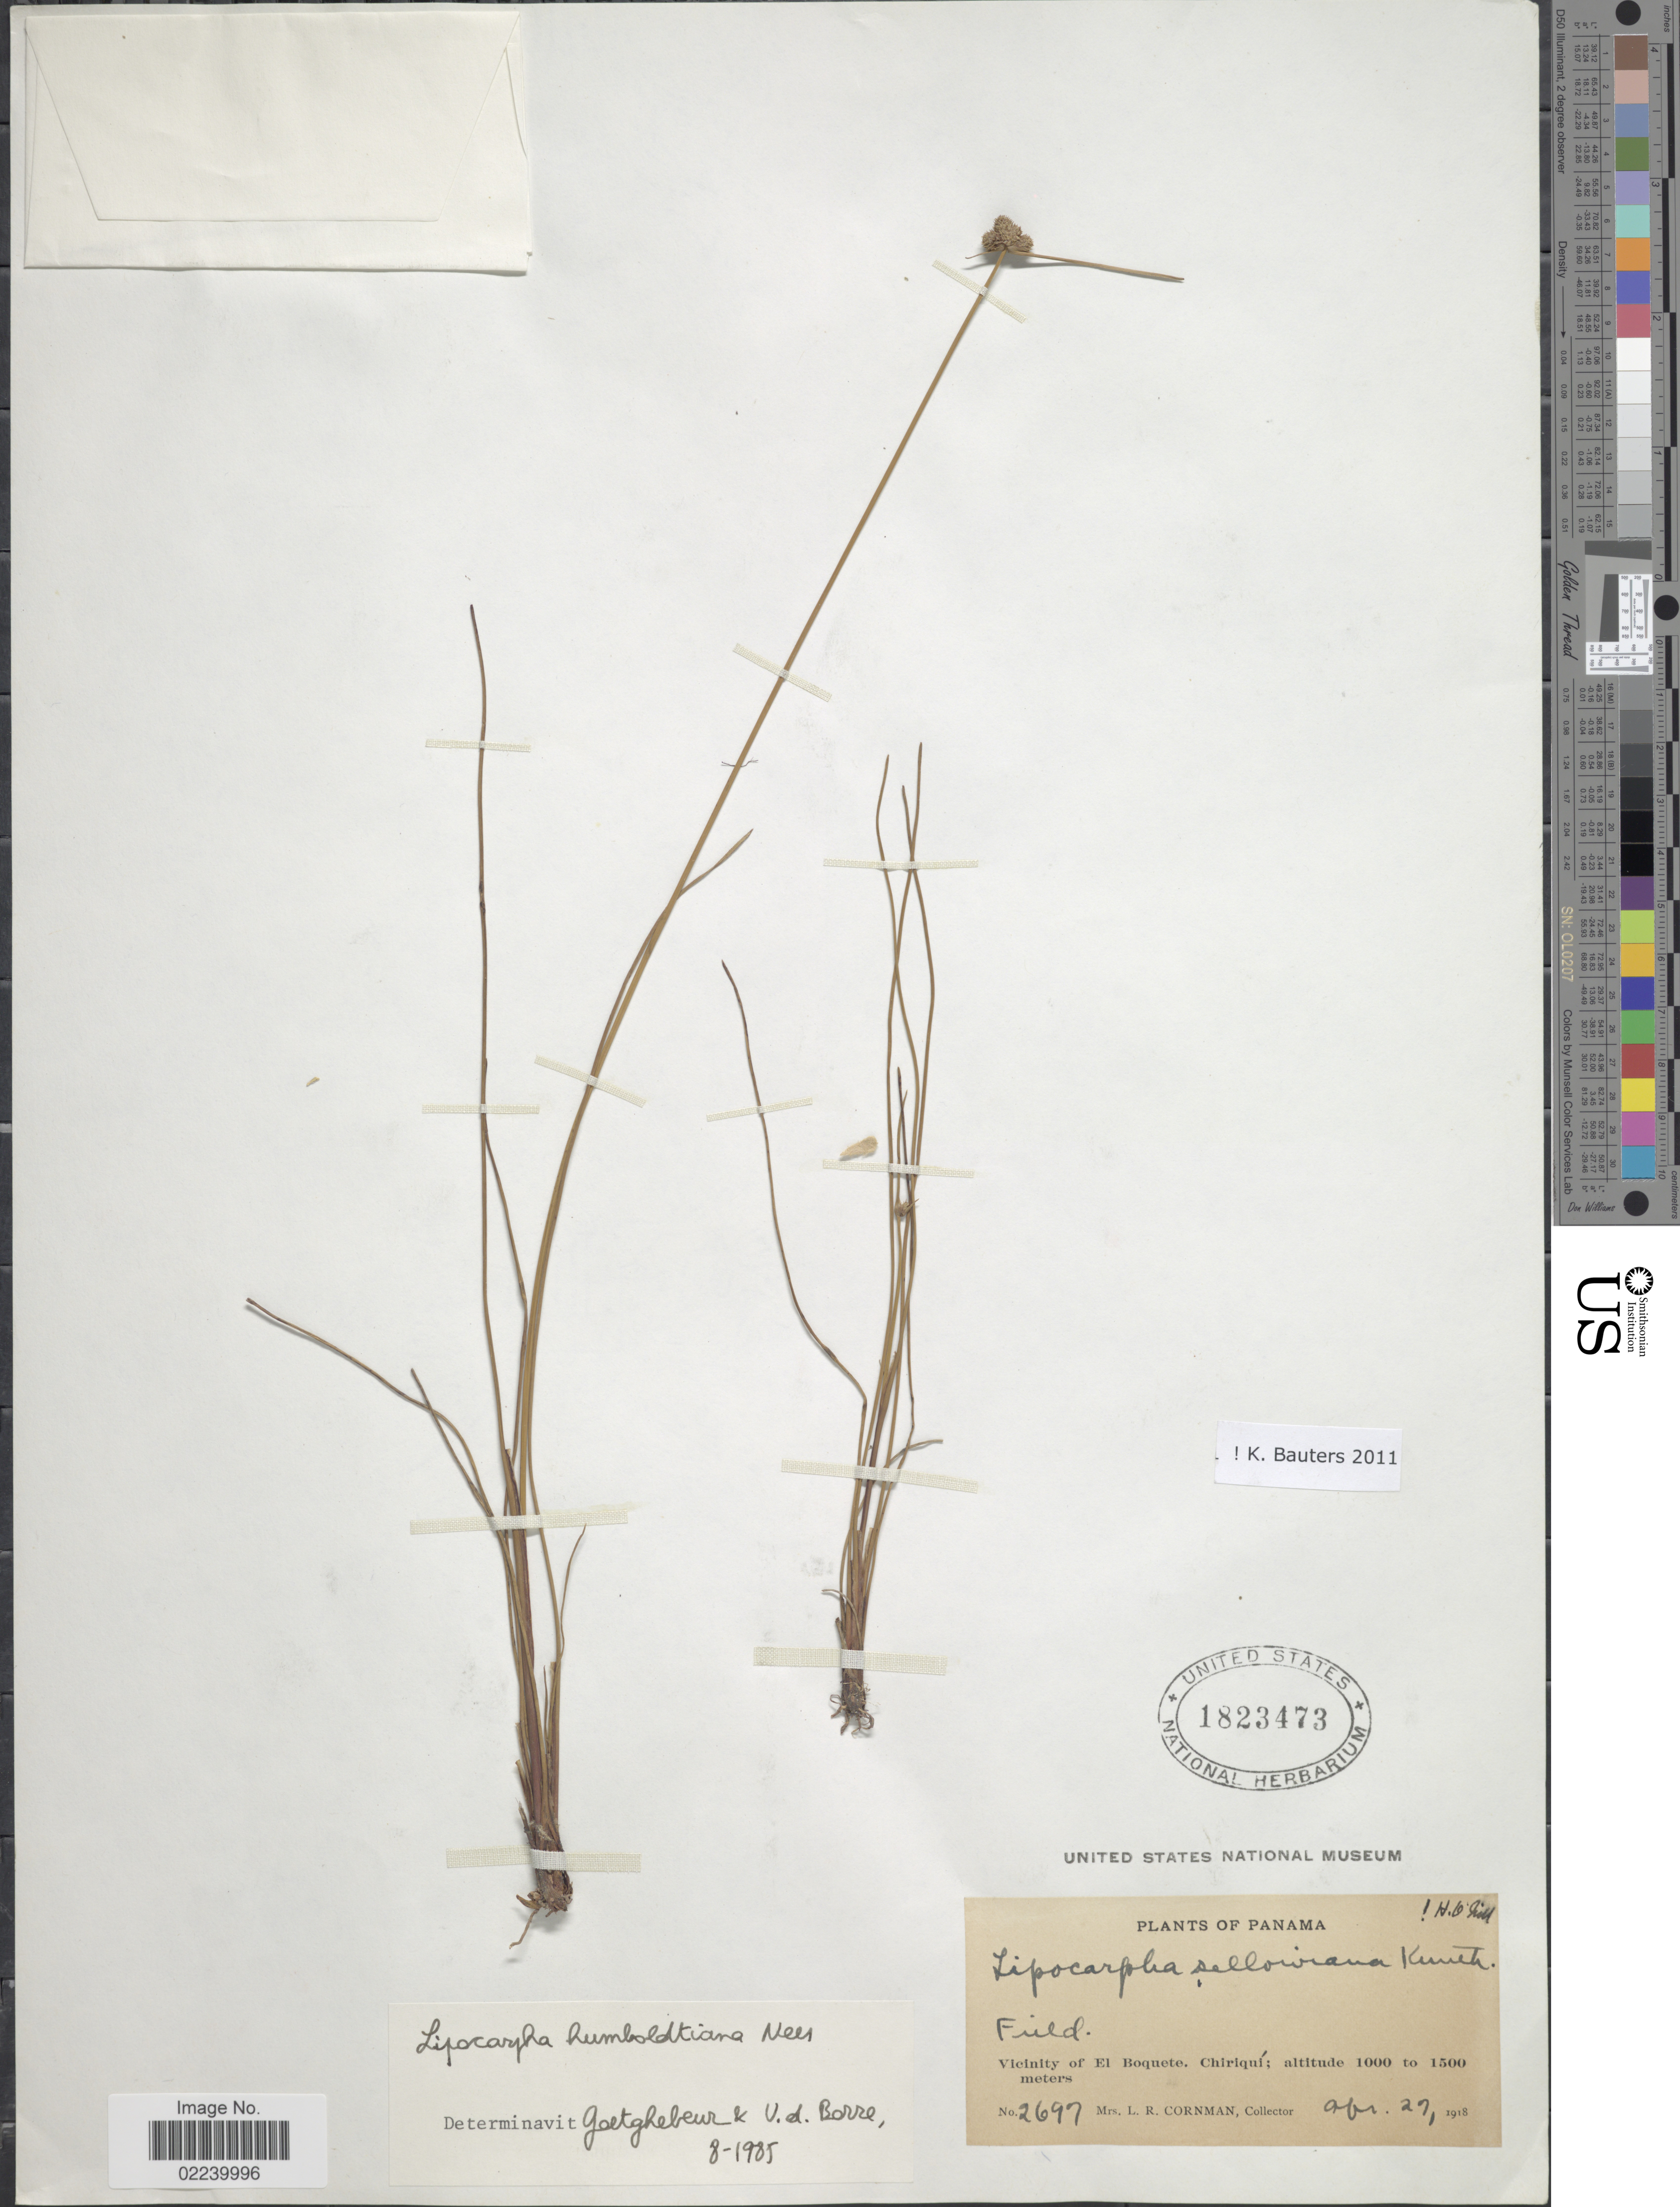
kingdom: Plantae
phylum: Tracheophyta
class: Liliopsida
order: Poales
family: Cyperaceae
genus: Cyperus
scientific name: Cyperus sellowianus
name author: (Kunth) T. Koyama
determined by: Strong, M. T., (US), Smithsonian Institution - National Museum of Natural History (UNITED STATES)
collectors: L. Cornman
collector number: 2697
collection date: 1918-04-27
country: Panama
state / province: Chiriqui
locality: Vicinity of El Boquete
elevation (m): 1000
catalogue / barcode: US 1823473